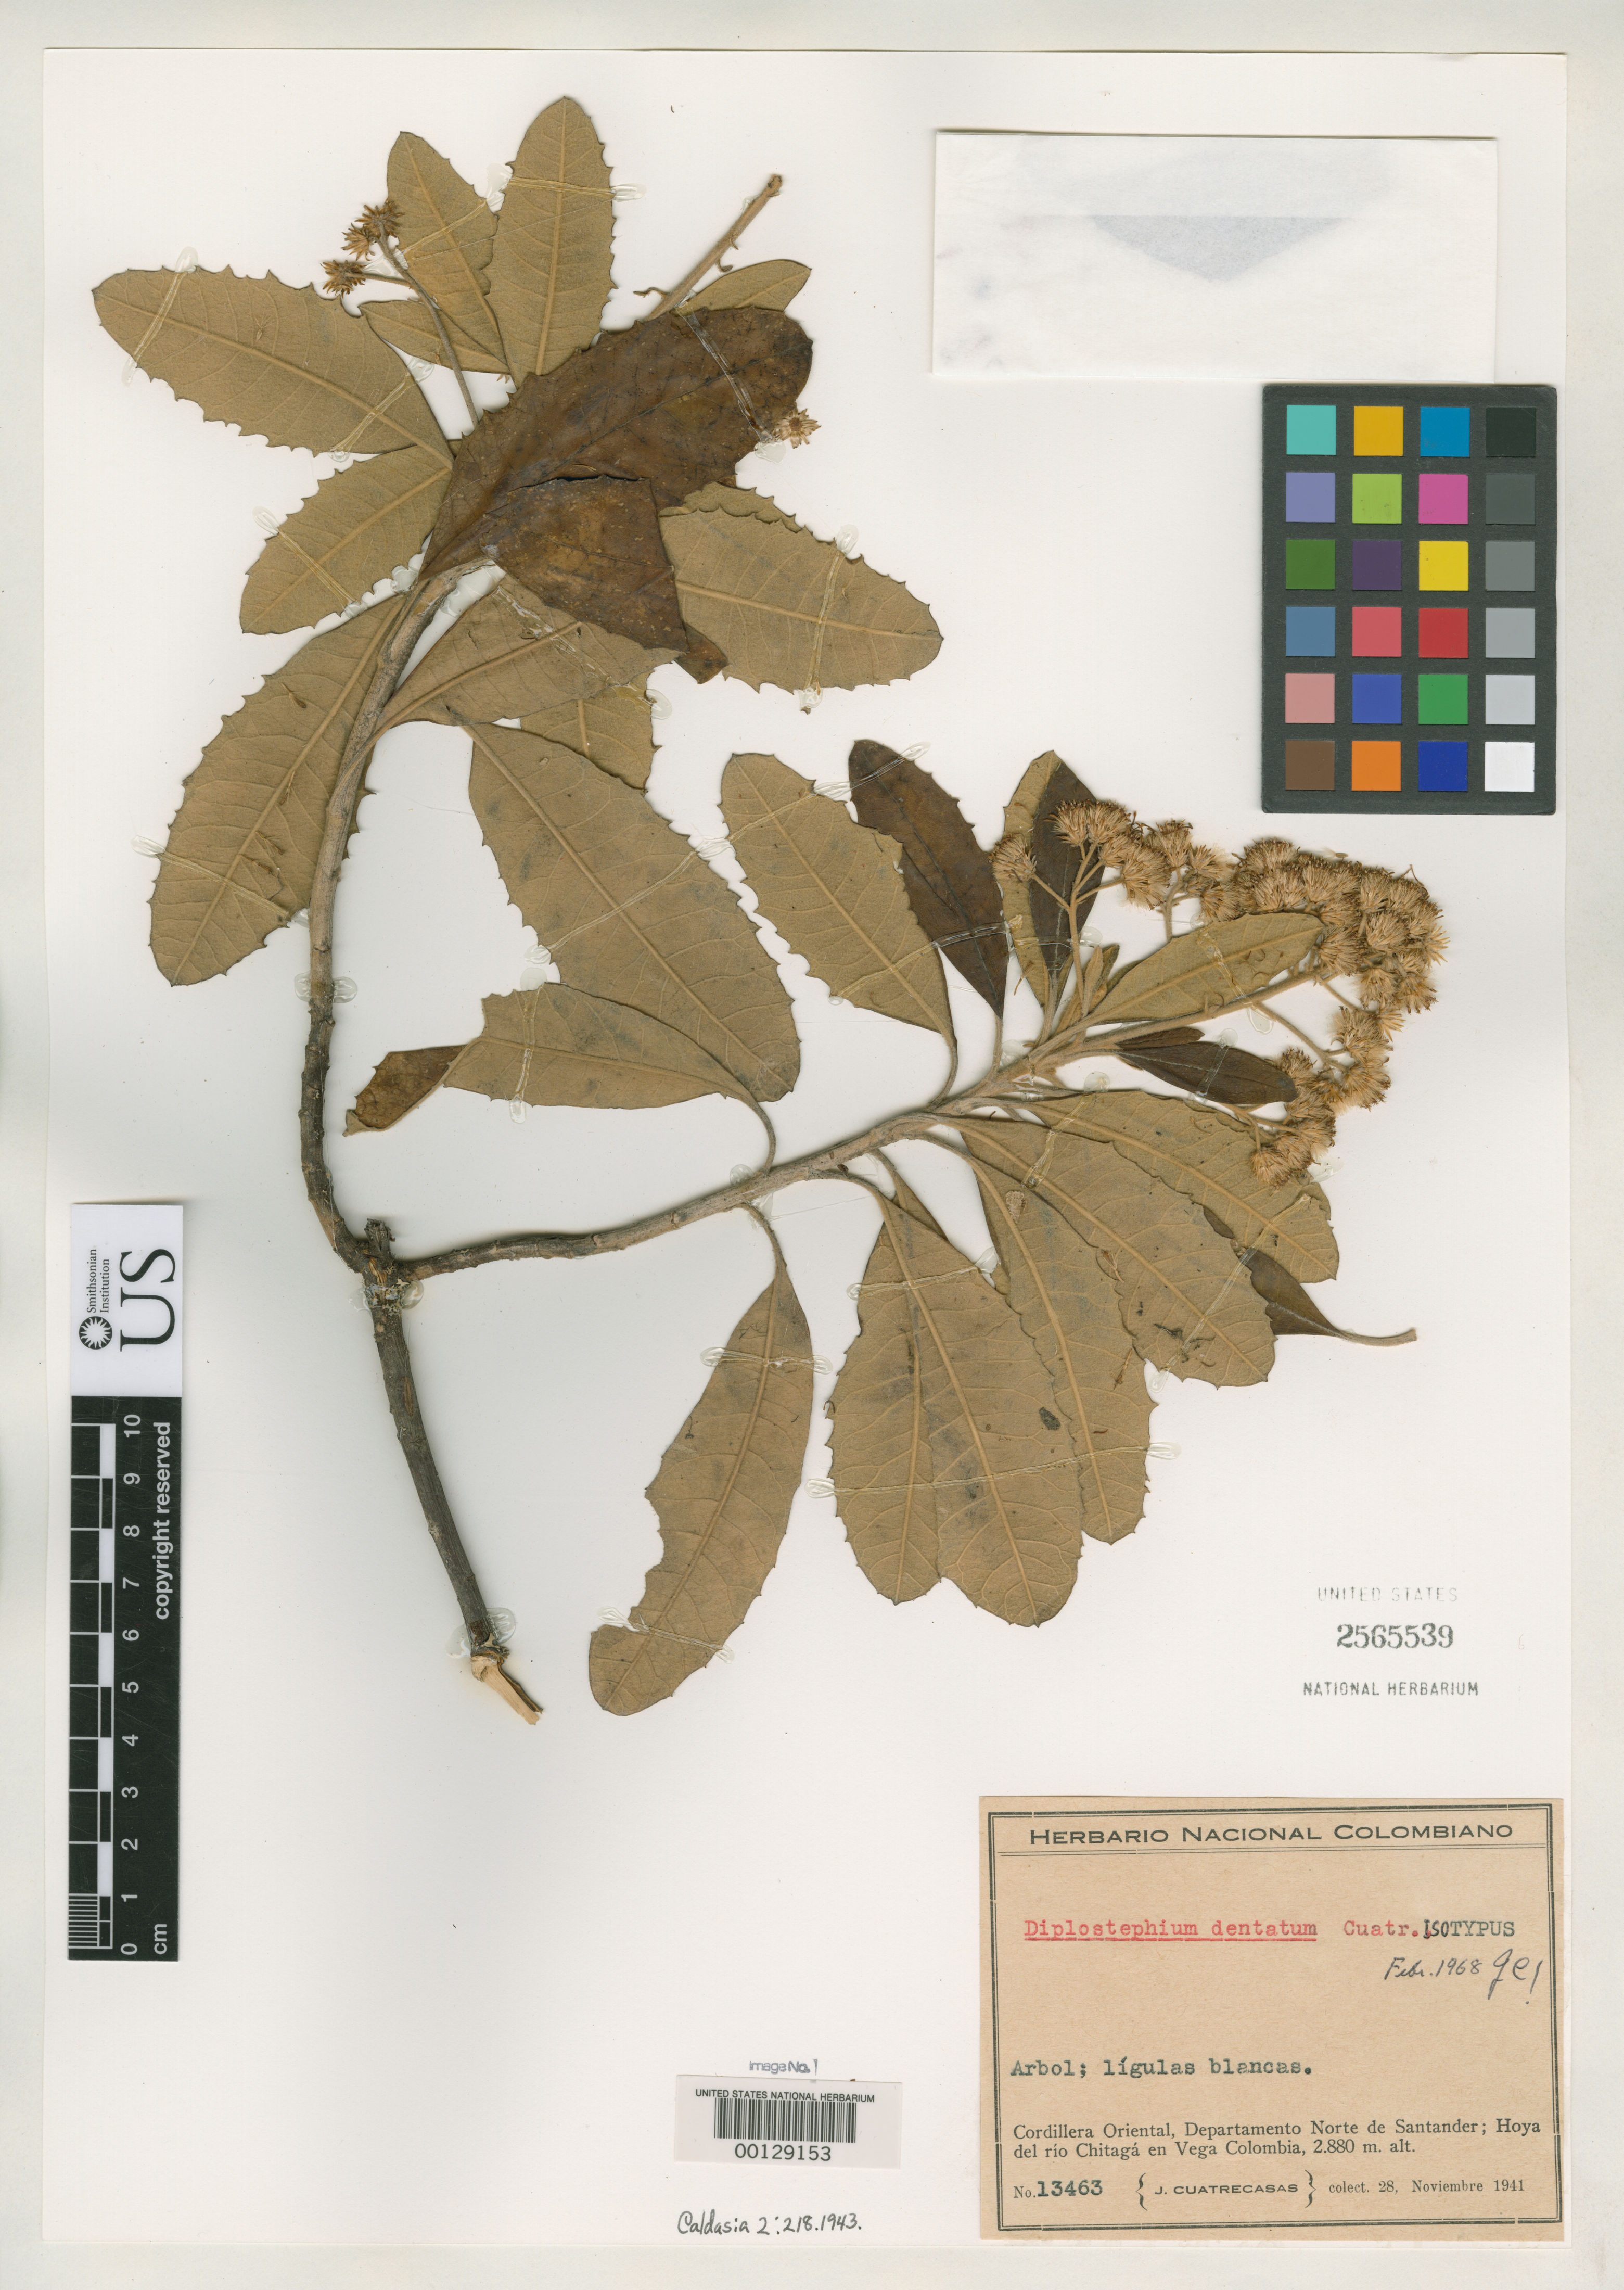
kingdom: Plantae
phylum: Tracheophyta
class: Magnoliopsida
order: Asterales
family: Asteraceae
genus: Diplostephium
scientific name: Diplostephium dentatum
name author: Cuatrec.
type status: Isotype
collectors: J. Cuatrecasas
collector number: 13463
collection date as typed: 28 Nov 1941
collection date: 1941-11-28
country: Colombia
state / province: Norte de Santander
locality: Rio Chitaga Valley.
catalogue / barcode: US 2565539